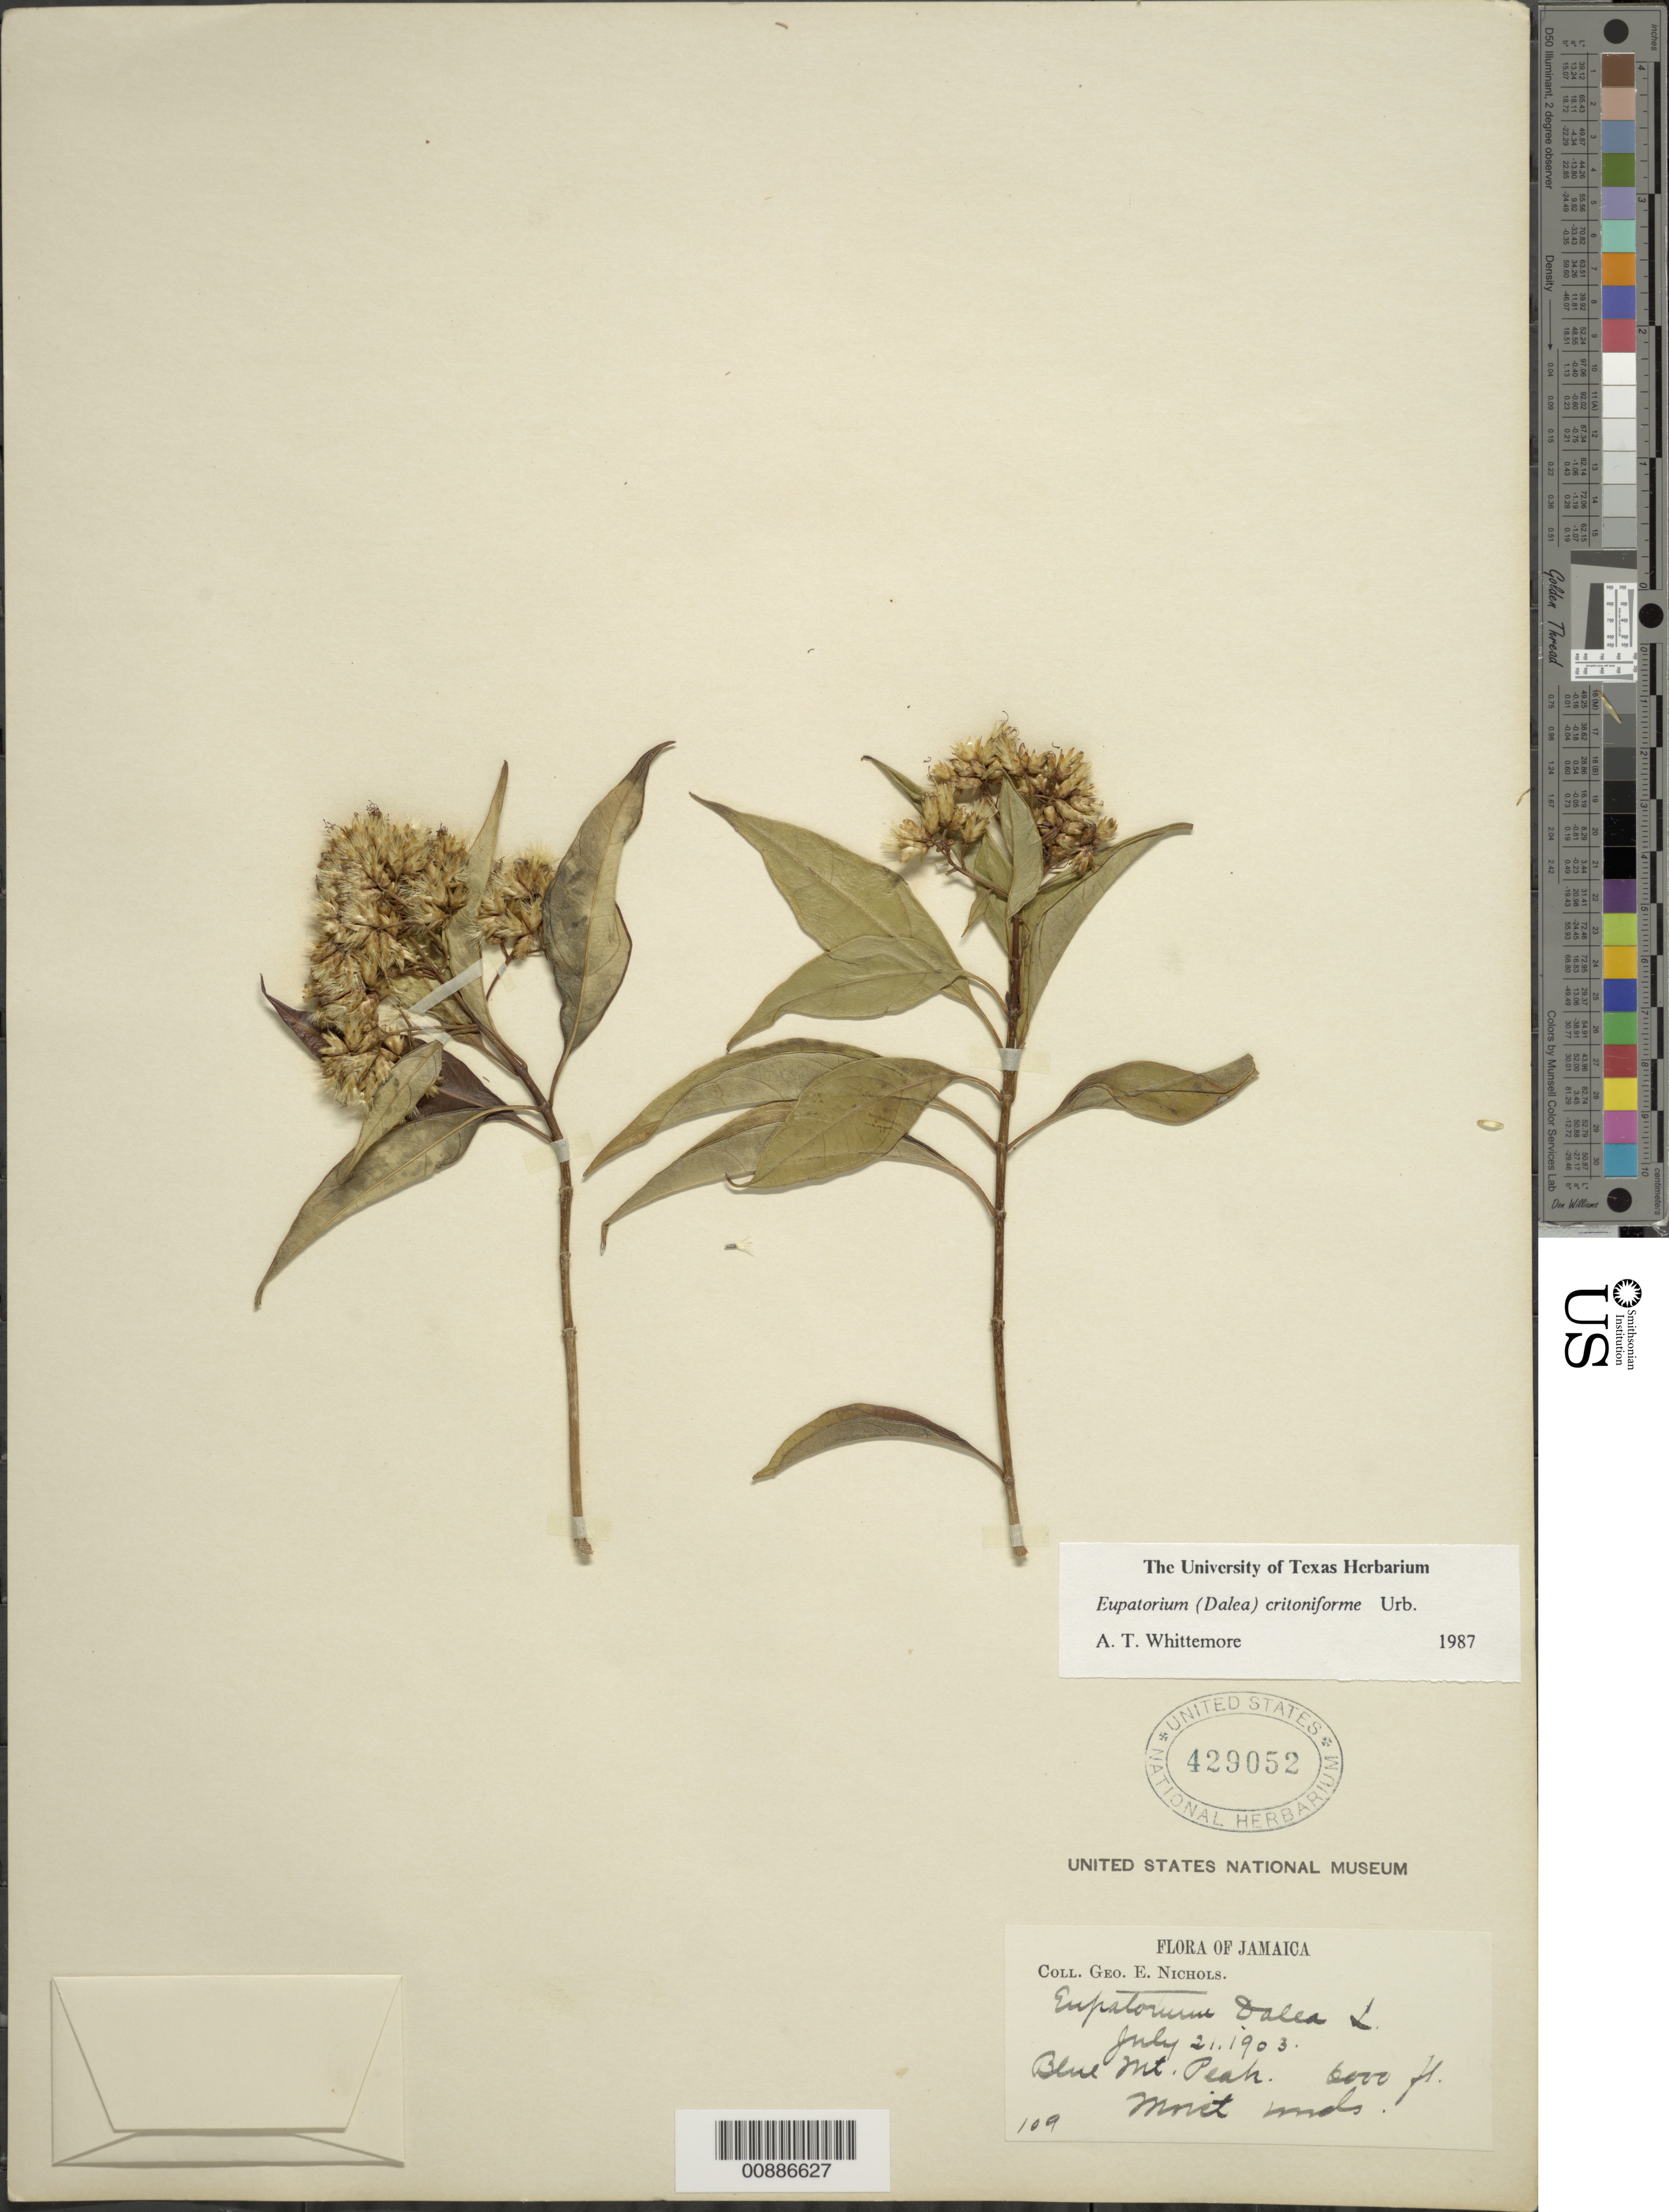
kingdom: Plantae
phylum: Tracheophyta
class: Magnoliopsida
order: Asterales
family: Asteraceae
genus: Urbananthus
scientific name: Urbananthus critoniforme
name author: (Urb.) R.M. King & H. Rob.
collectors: G. E. Nichols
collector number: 109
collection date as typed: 21 Jul 1903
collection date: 1903-07-21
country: Jamaica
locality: Blue Mt. Peak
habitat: Moist woods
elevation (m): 1829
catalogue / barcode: US 429052